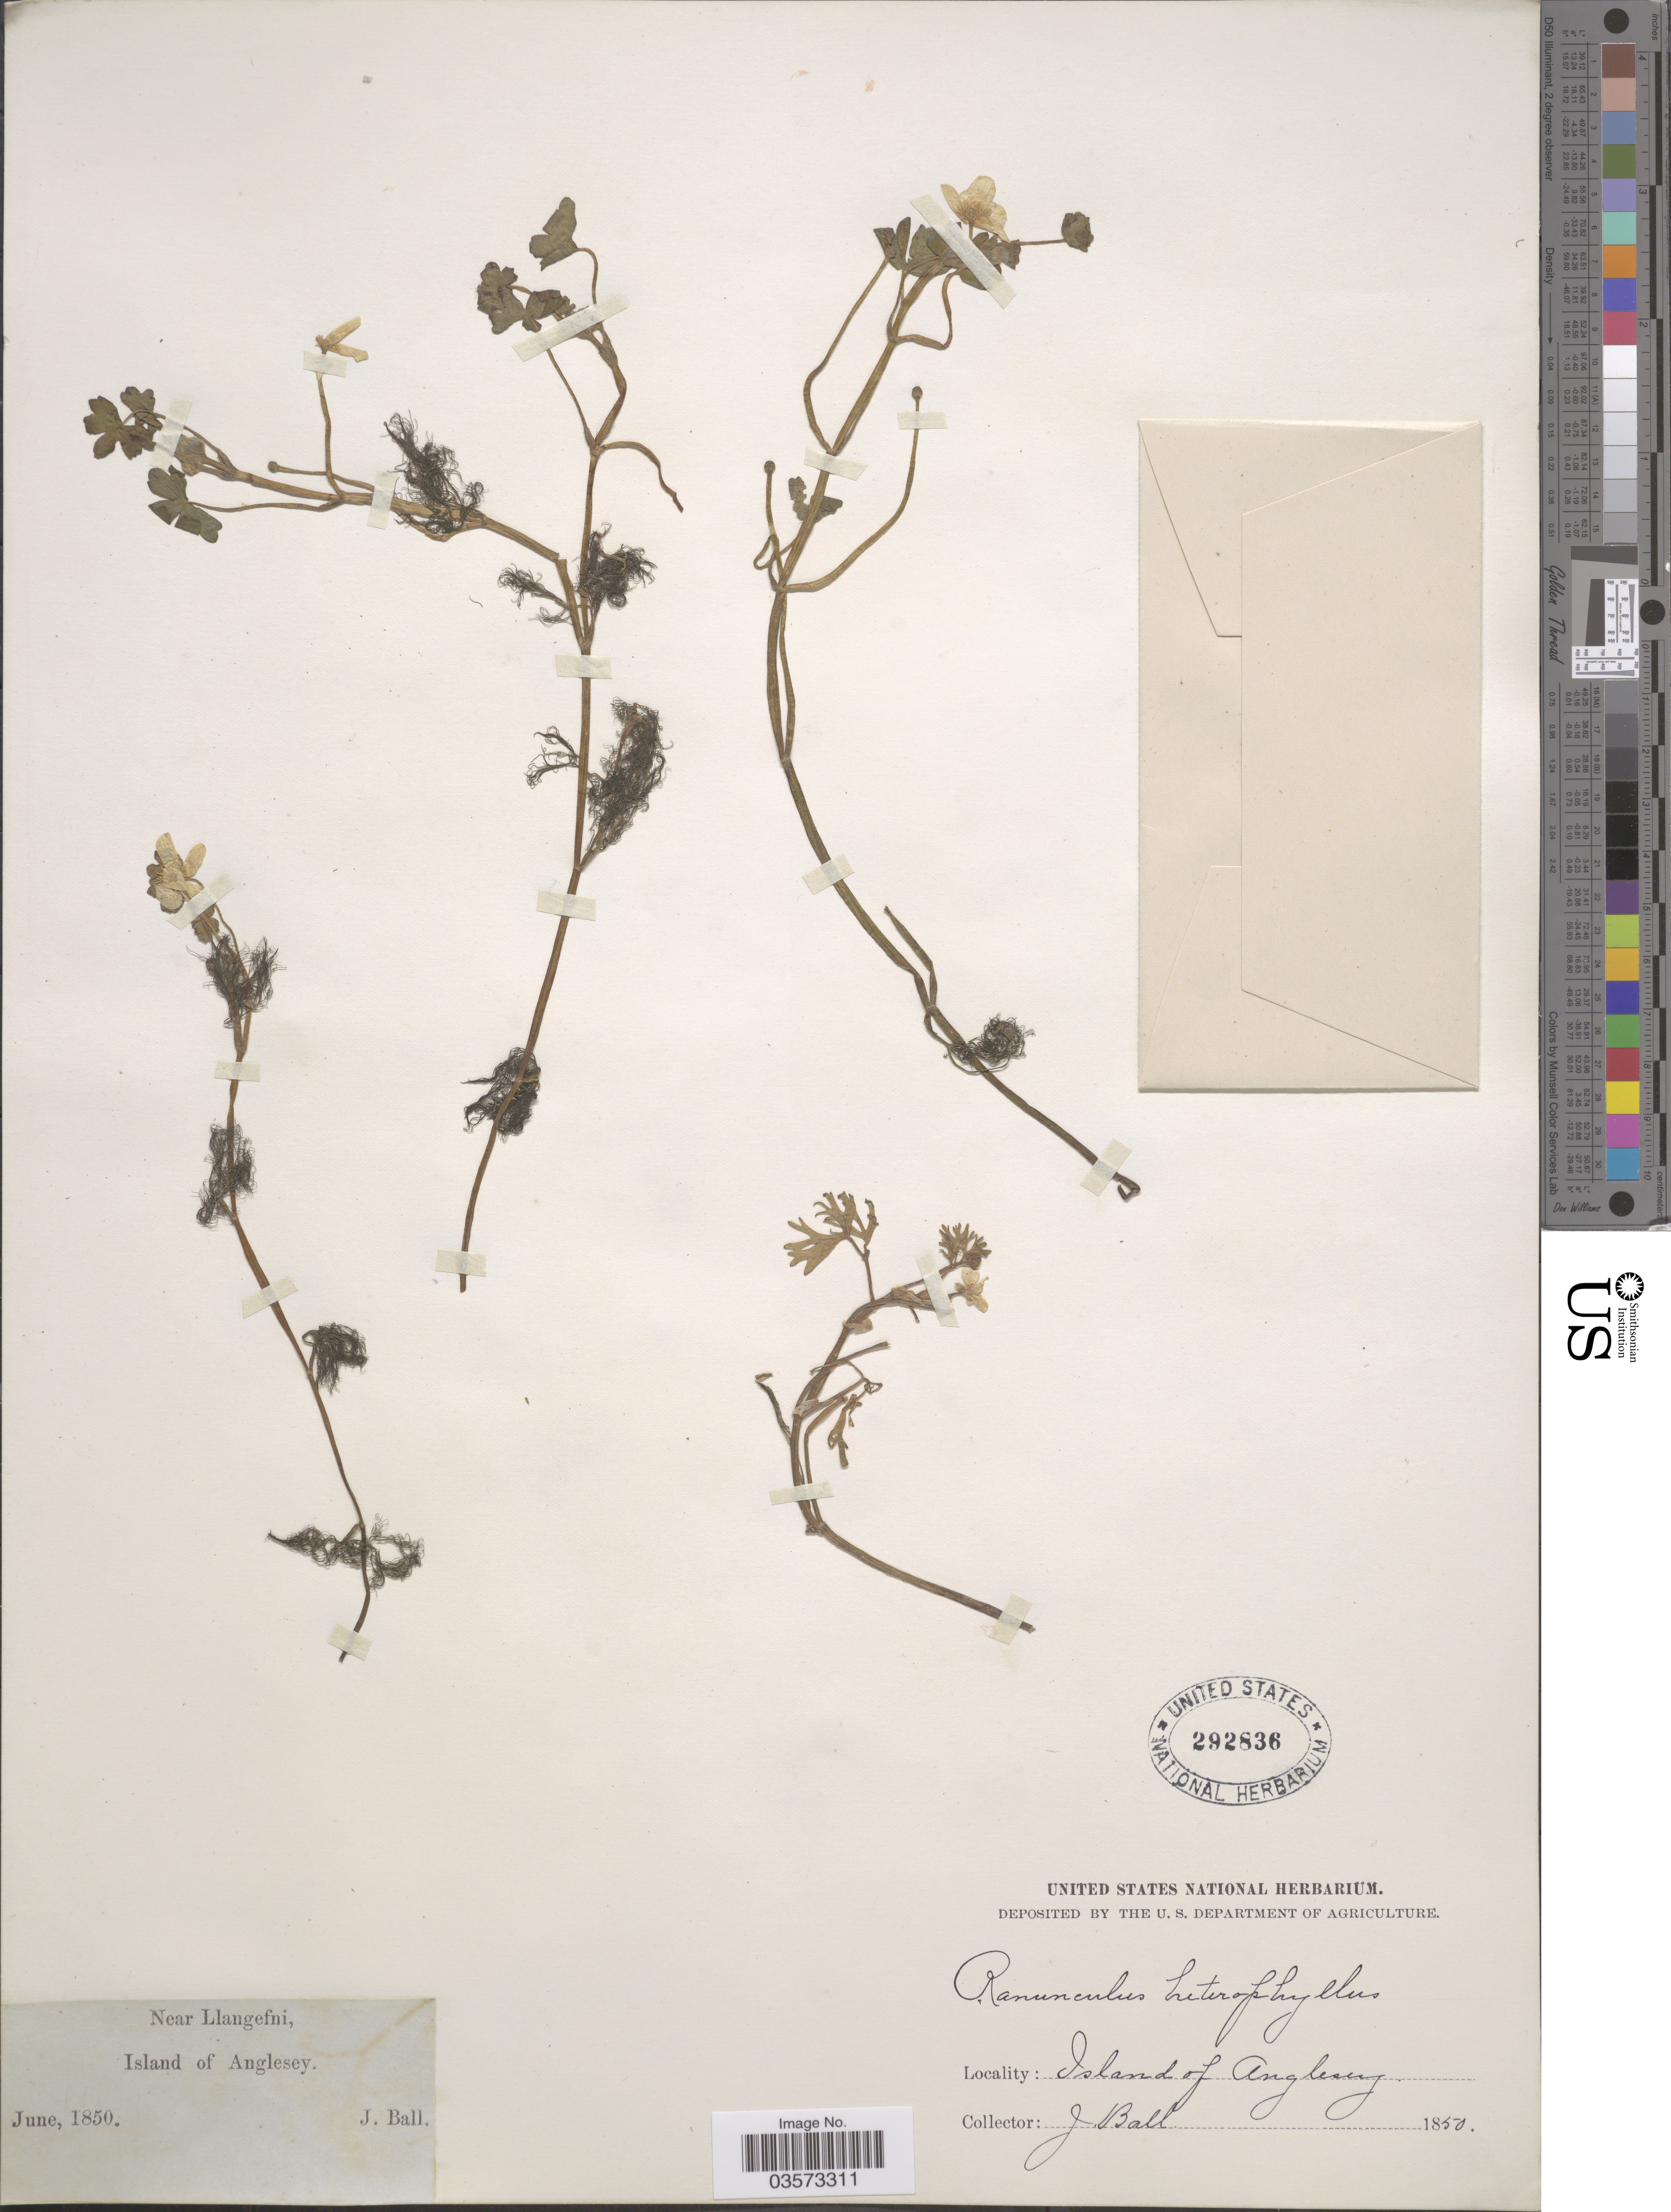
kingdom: Plantae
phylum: Tracheophyta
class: Magnoliopsida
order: Ranunculales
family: Ranunculaceae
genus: Ranunculus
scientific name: Ranunculus aquatilis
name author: L.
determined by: Strong, Mark T., (BOT), Smithsonian Institution - National Museum of Natural History (UNITED STATES)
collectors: J. Ball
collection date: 1850-06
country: United Kingdom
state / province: Wales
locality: Near Llangefni, Island of Anglesey.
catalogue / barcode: US 292836